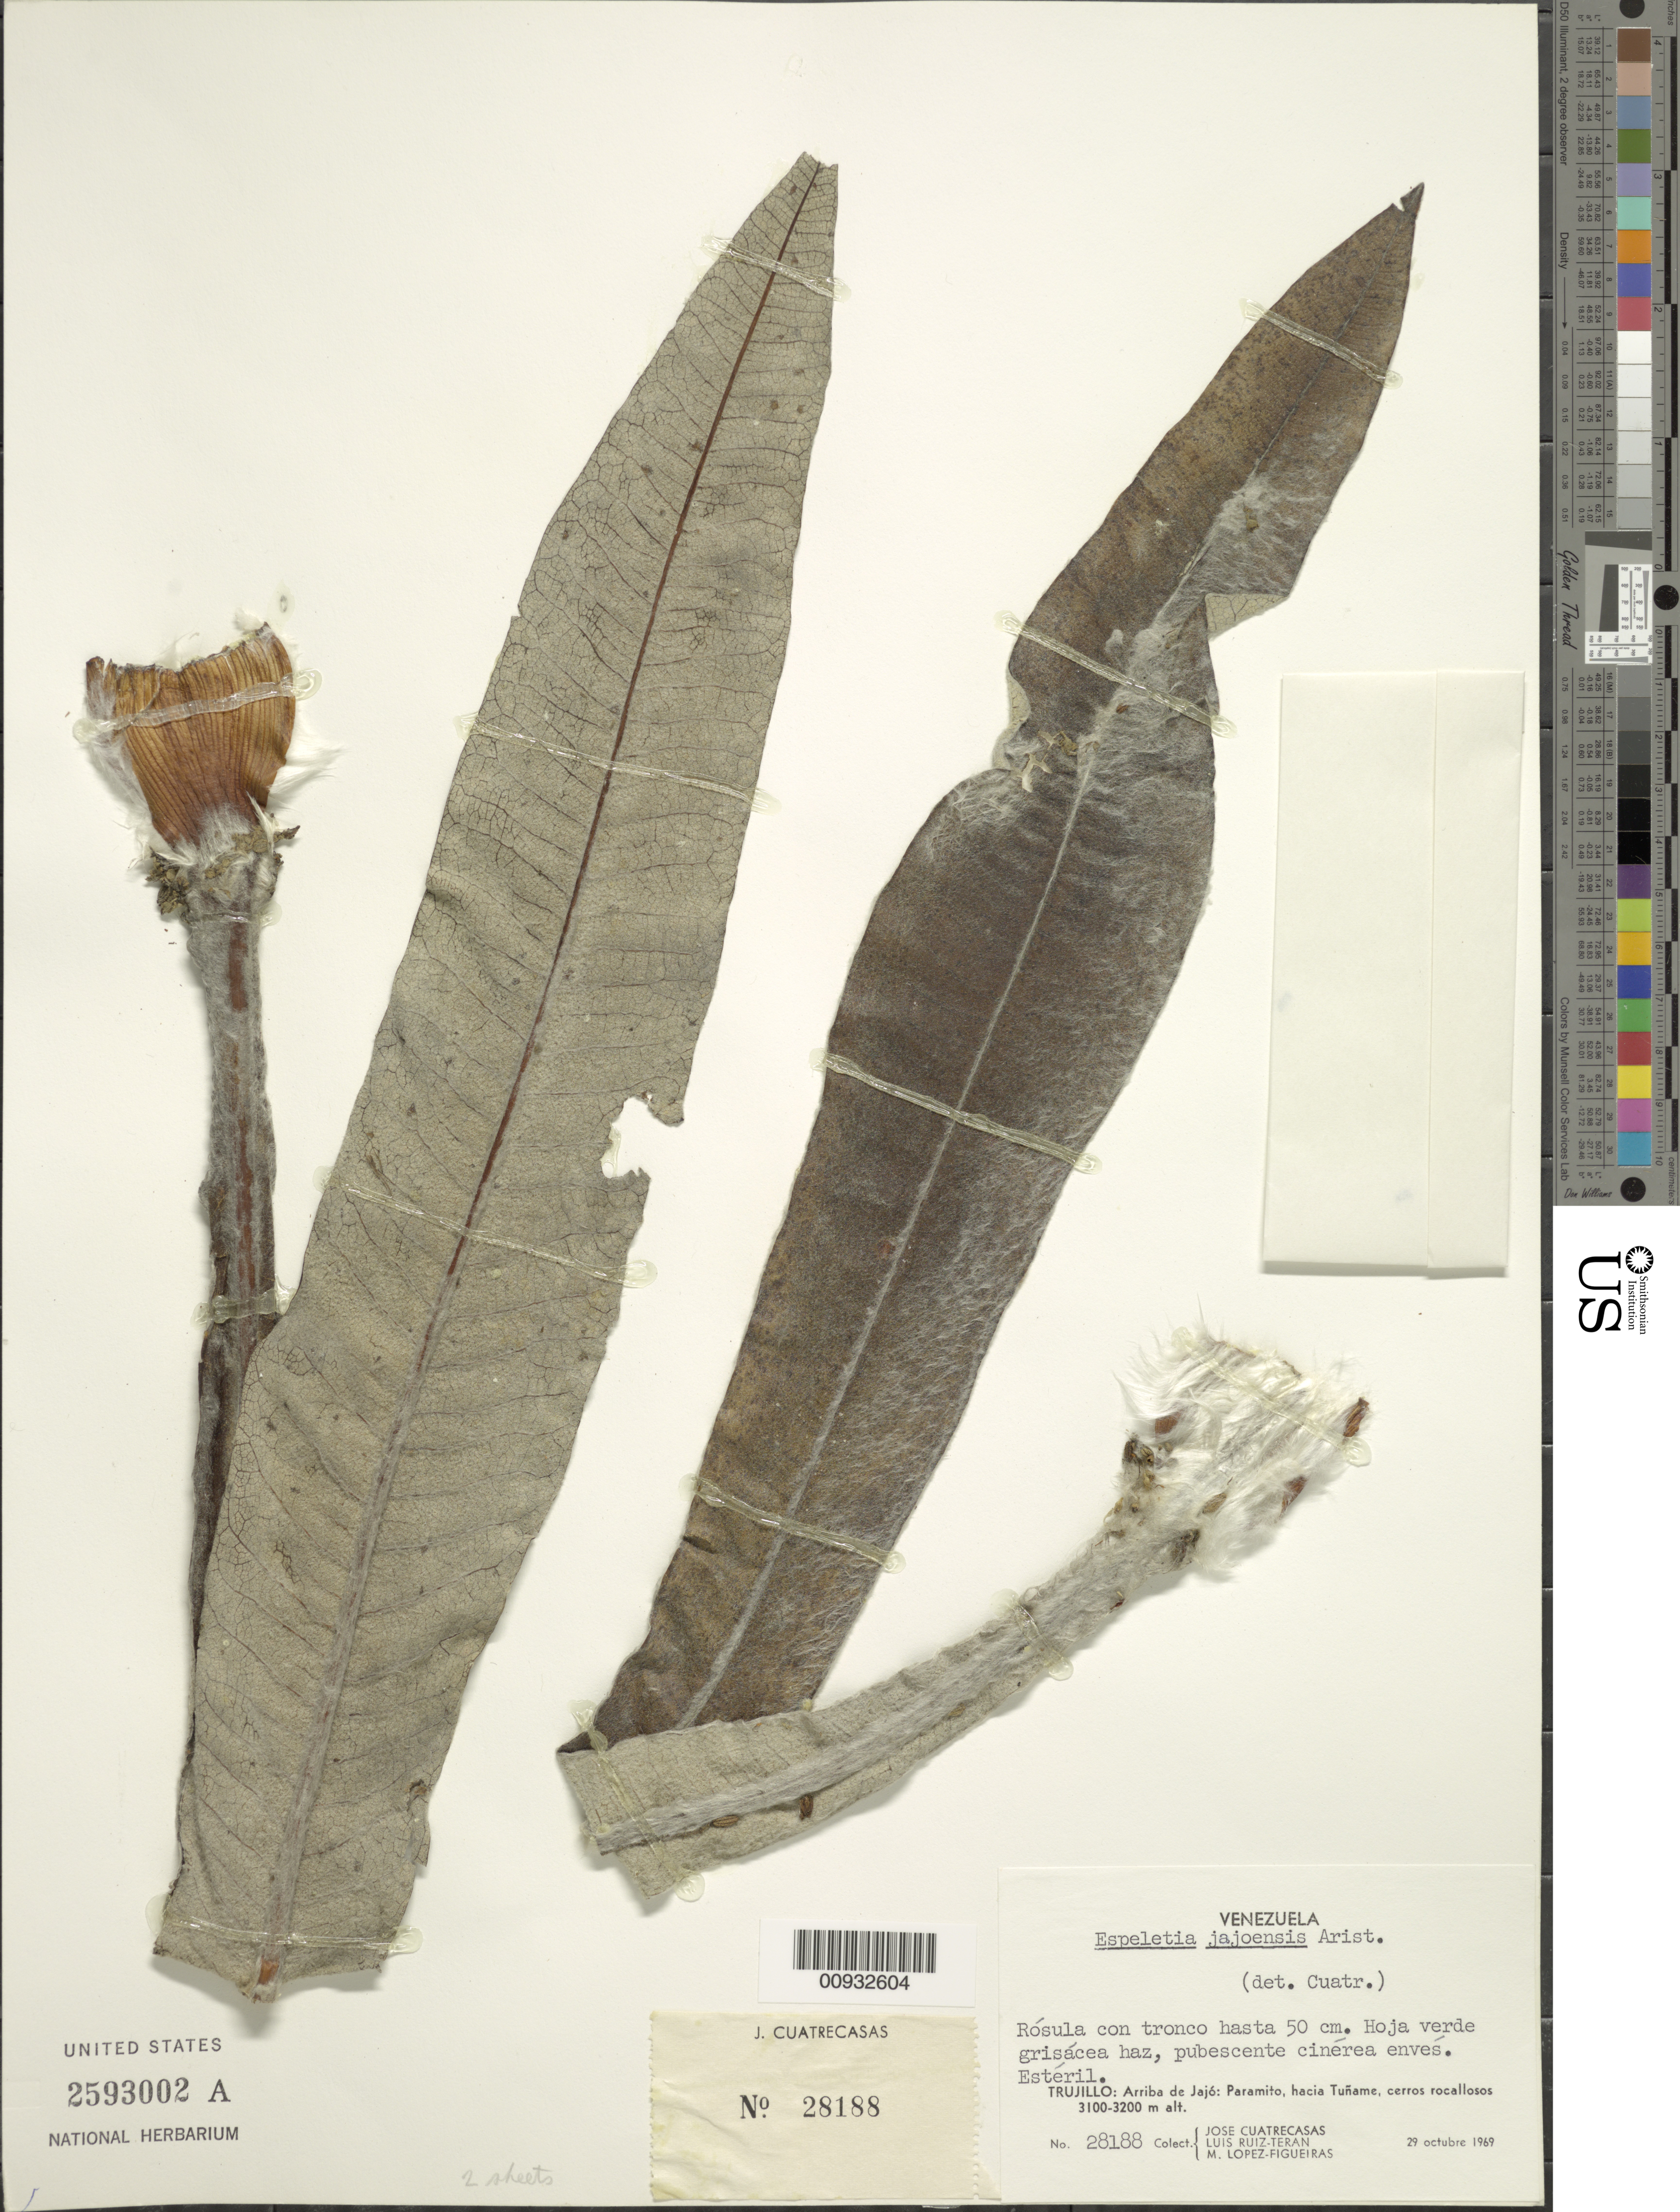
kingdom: Plantae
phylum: Tracheophyta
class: Magnoliopsida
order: Asterales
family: Asteraceae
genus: Espeletia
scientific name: Espeletia jajoensis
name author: Aristeg.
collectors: J. Cuatrecasas, L. E. Ruíz-Terán & M. López Figueiras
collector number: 28188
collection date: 1969-10-29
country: Venezuela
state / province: Trujillo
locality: Arriba de Jajó. Paramito hacia Tuñame, cerros rocallosos.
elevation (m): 3100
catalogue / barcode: US 2593002A